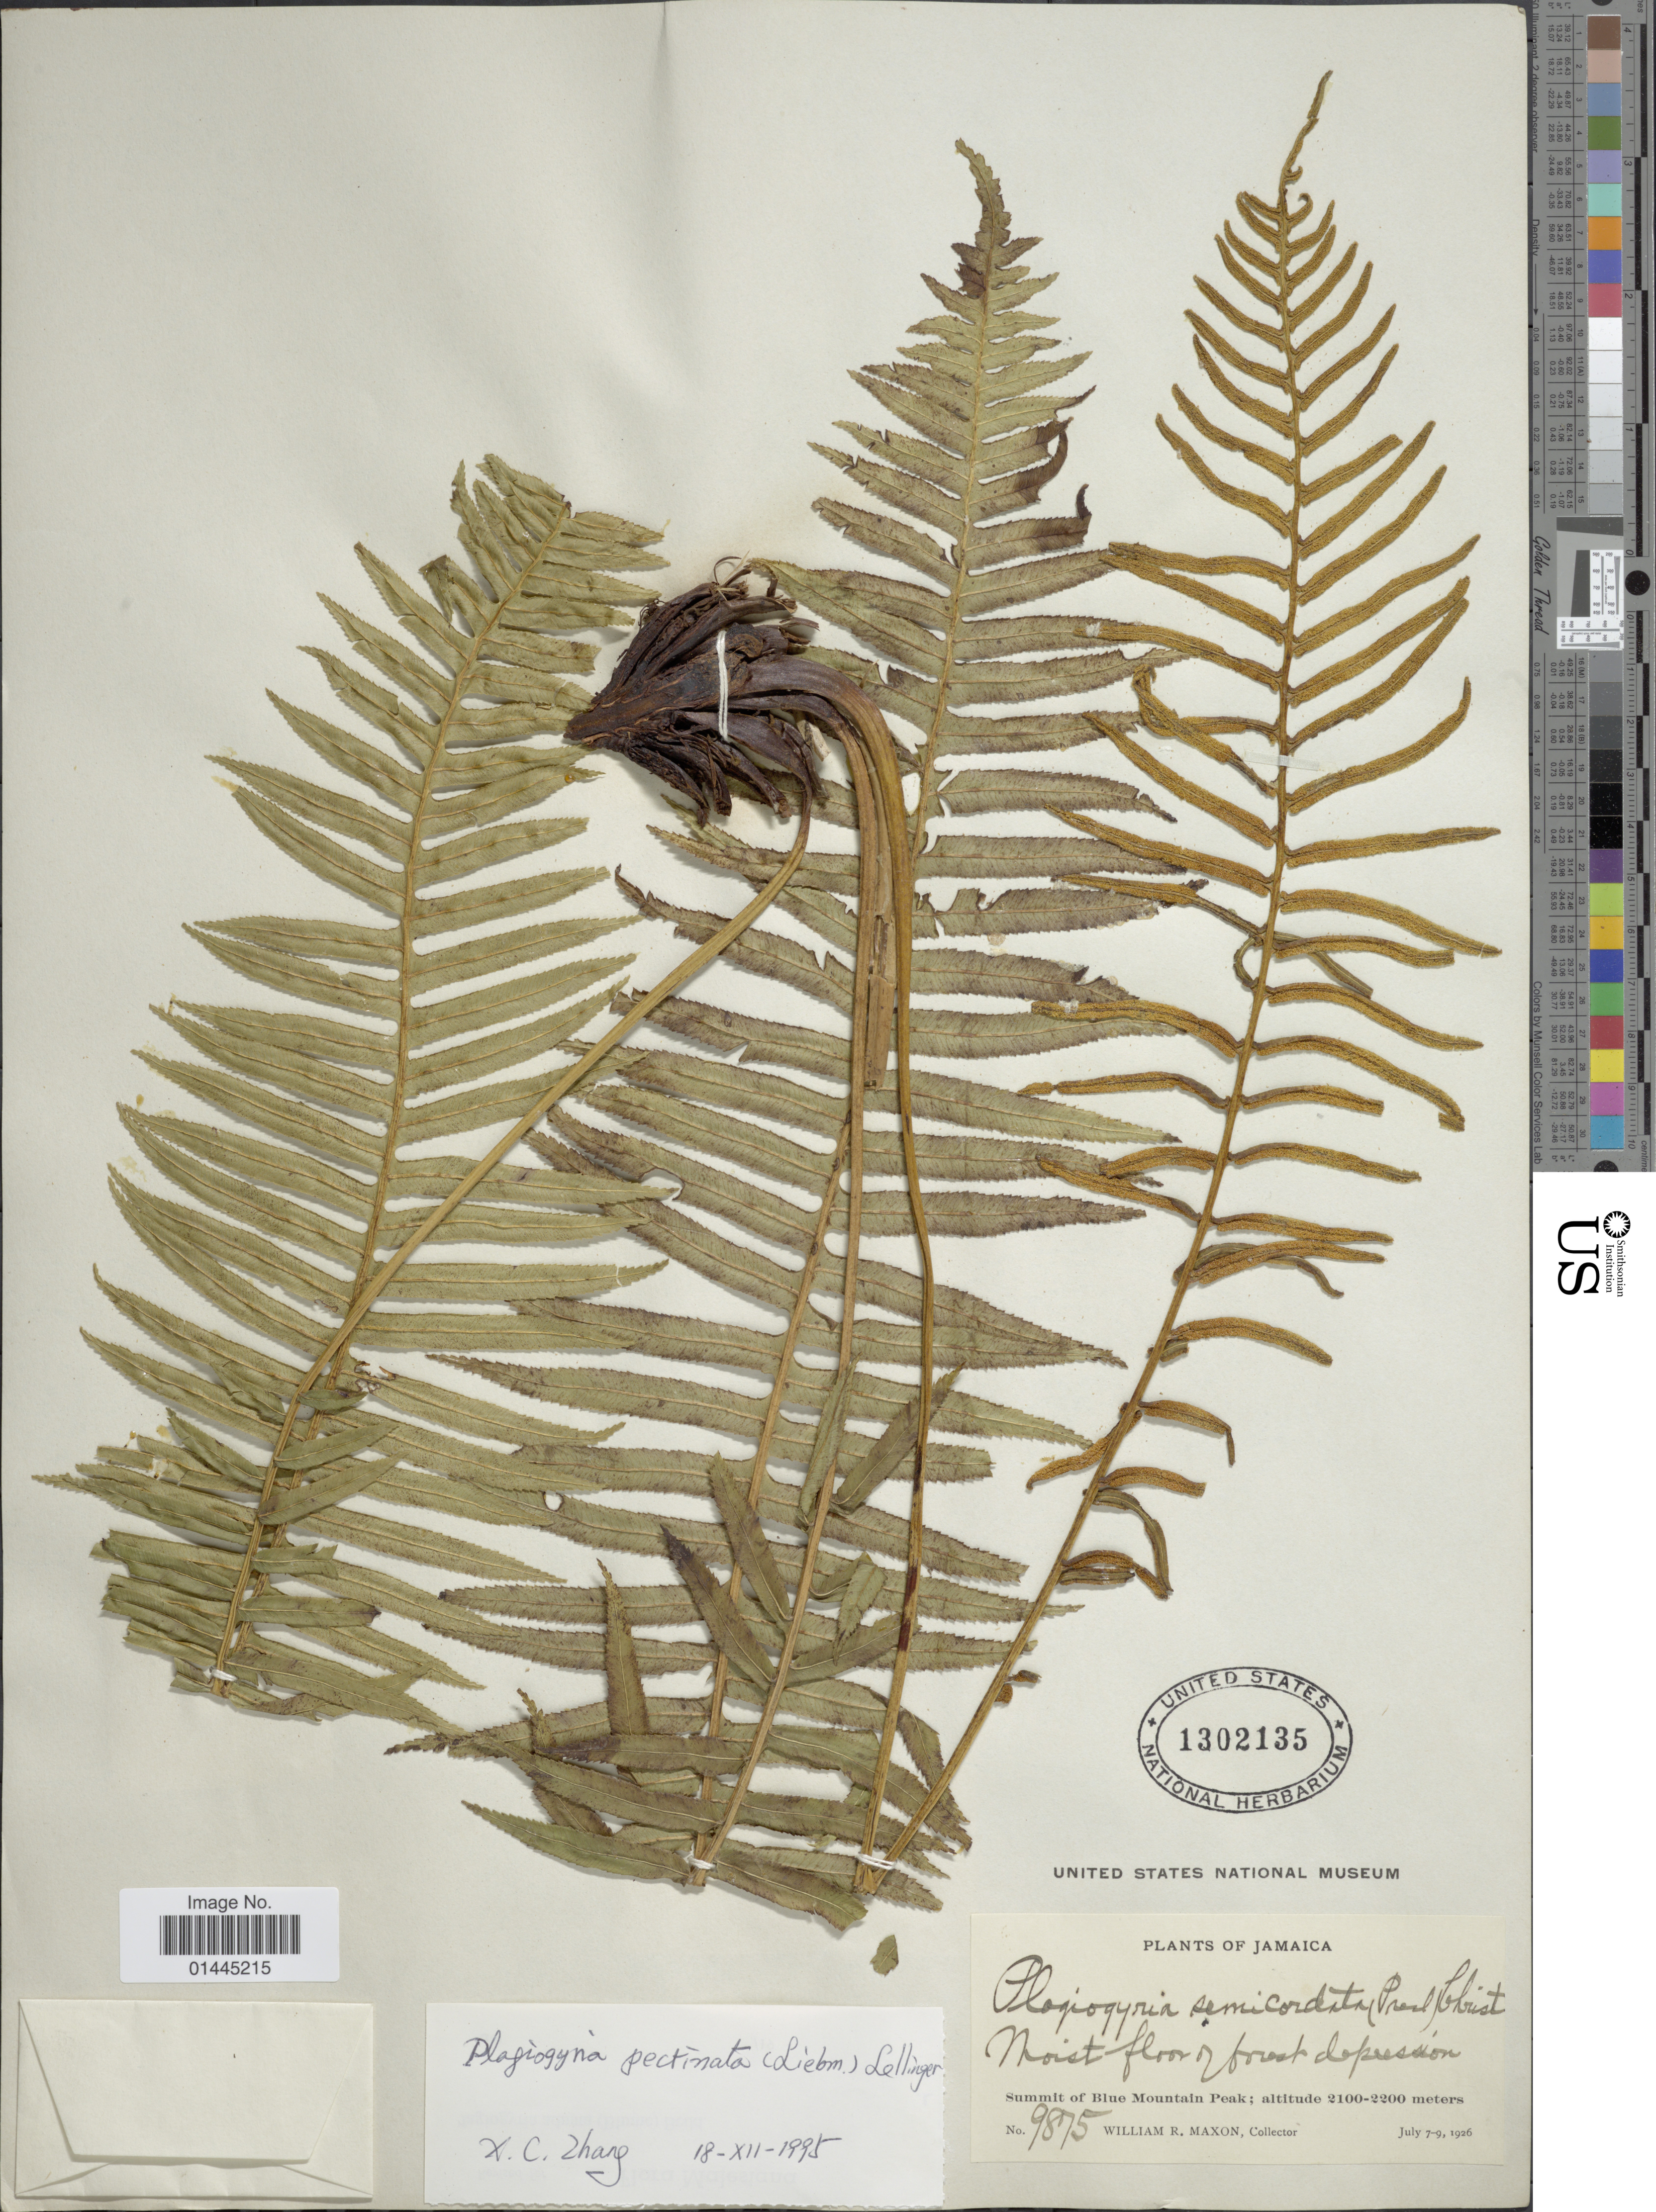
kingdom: Plantae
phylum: Tracheophyta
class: Polypodiopsida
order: Cyatheales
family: Plagiogyriaceae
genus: Plagiogyria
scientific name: Plagiogyria semicordata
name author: (C. Presl) Christ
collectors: W. R. Maxon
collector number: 9875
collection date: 1926-07-07/1926-07-09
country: Jamaica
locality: Summit of Blue Mountain Peak, moist floor of forest depression.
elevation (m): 2100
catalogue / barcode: US 1302135